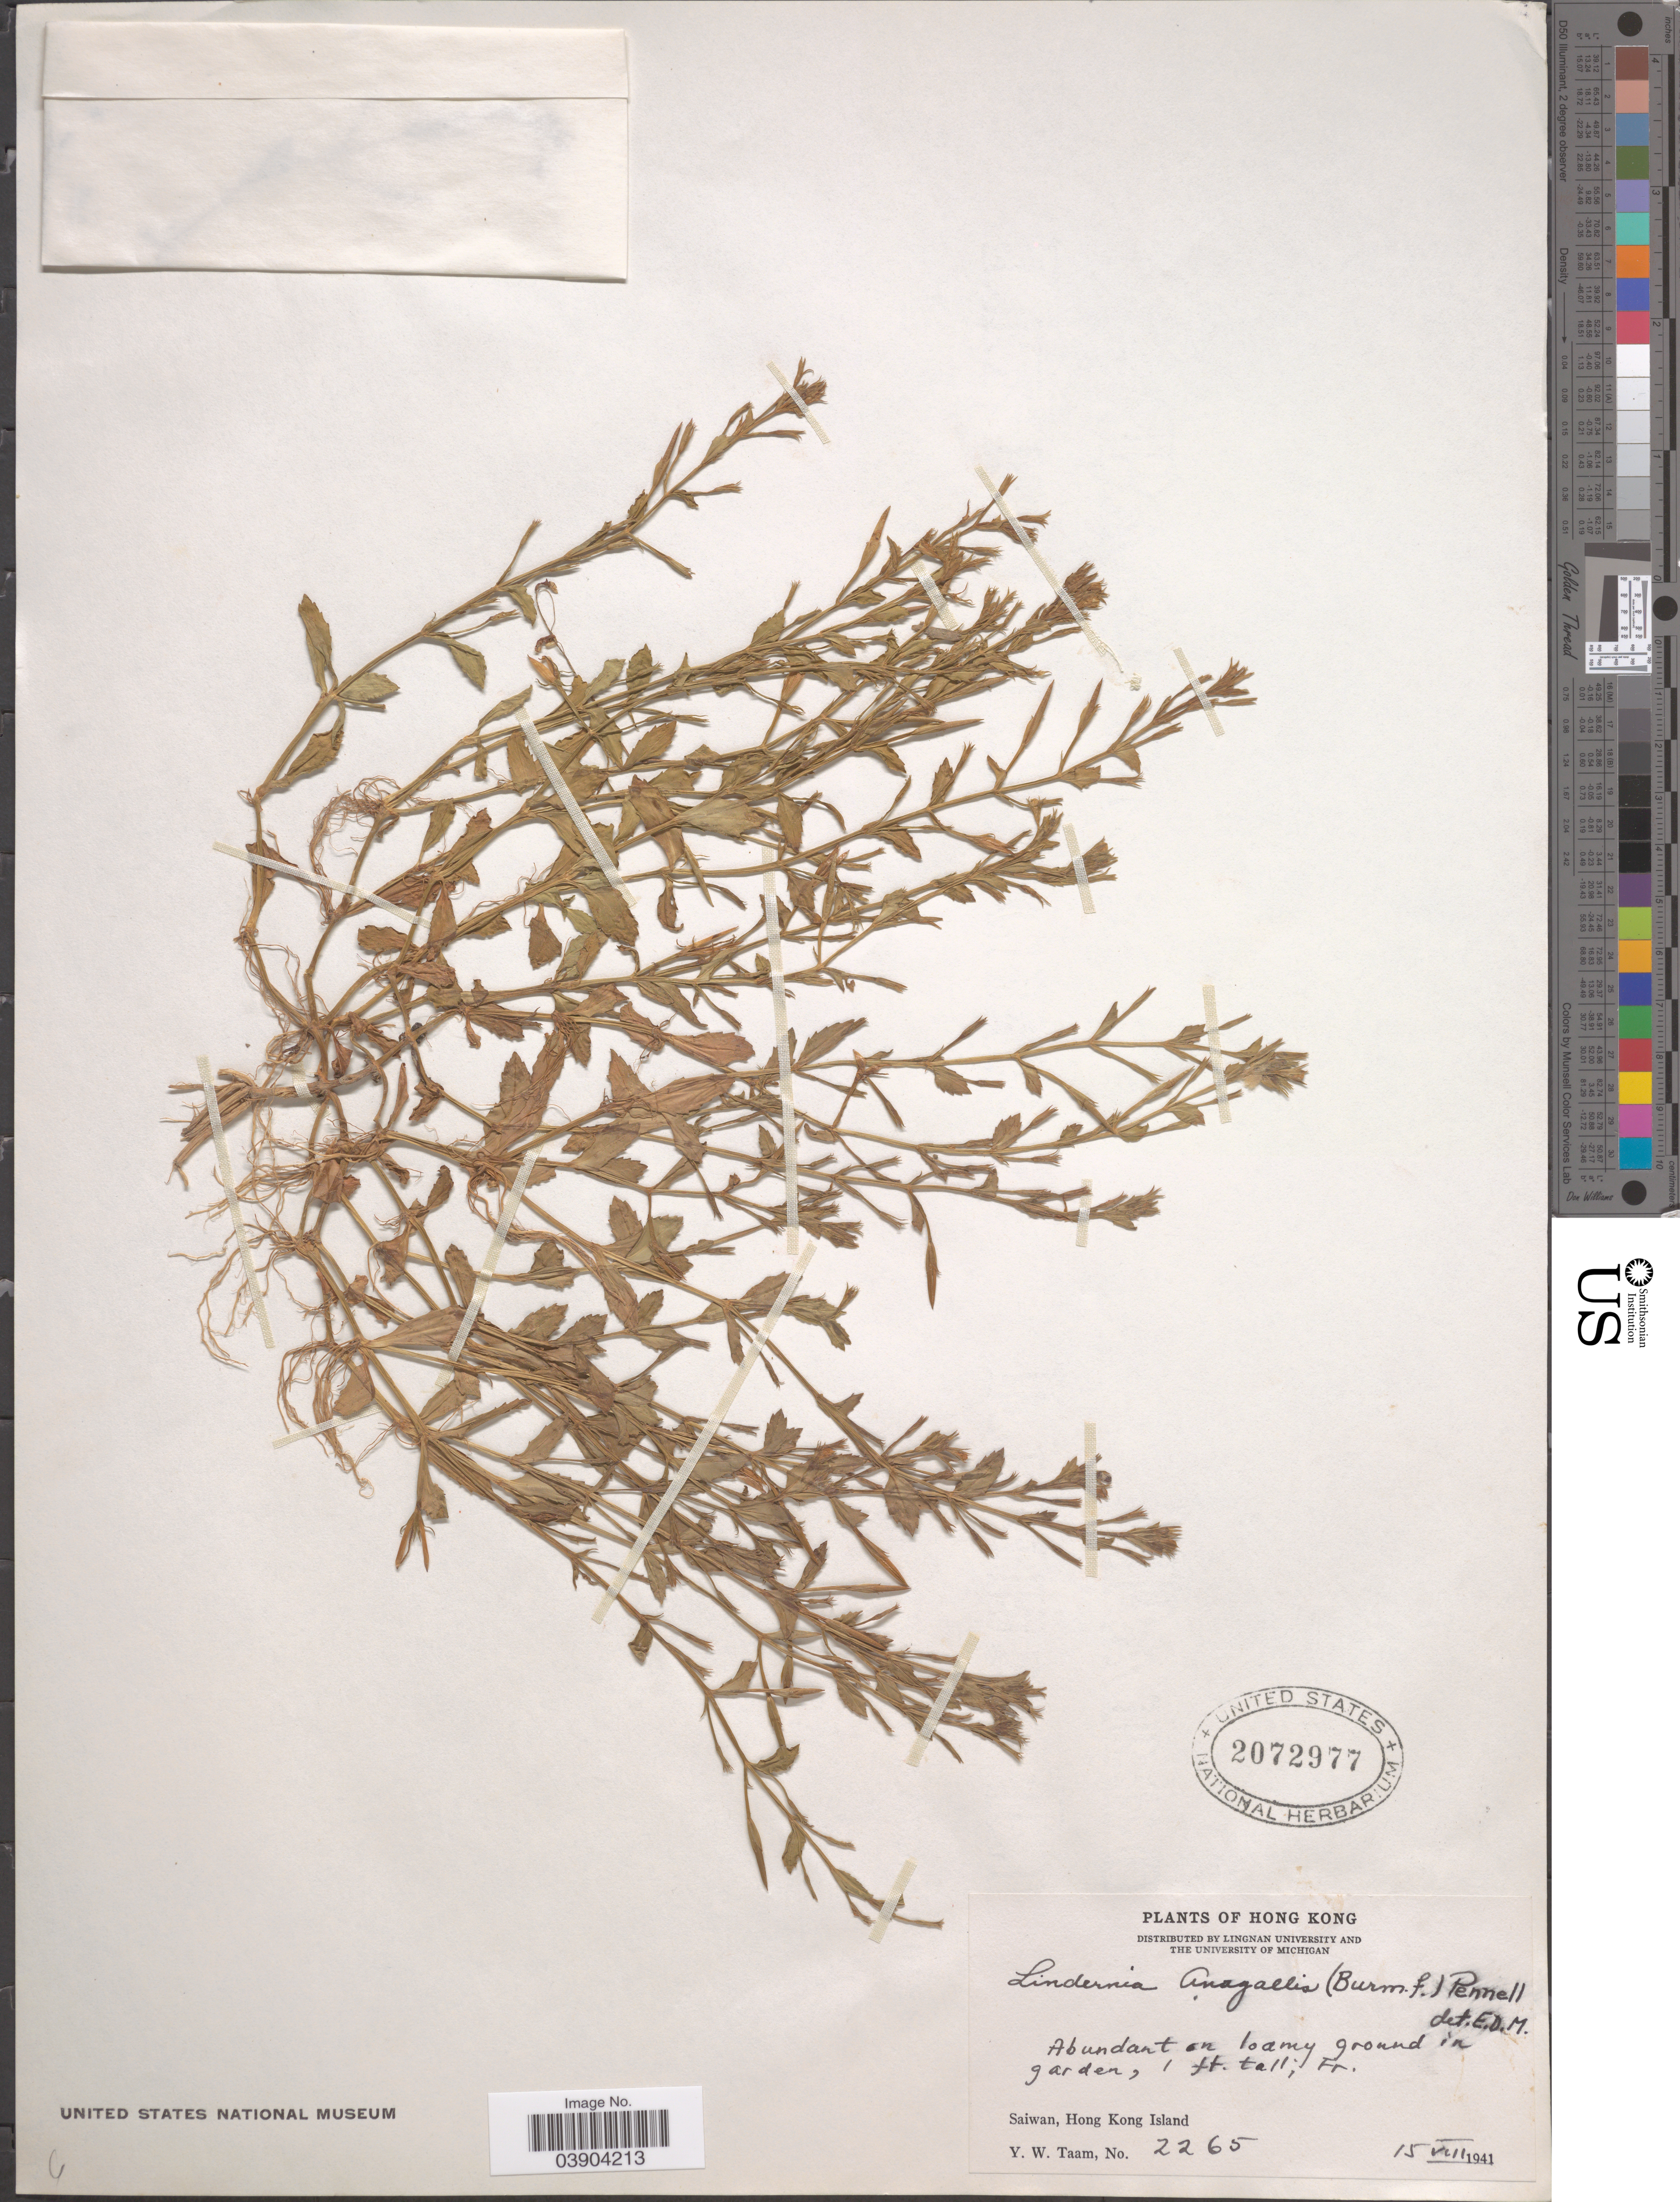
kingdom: Plantae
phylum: Tracheophyta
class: Magnoliopsida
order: Lamiales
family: Linderniaceae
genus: Lindernia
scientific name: Lindernia anagallis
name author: (Burm. f.) Pennell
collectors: Y. W. Taam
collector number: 2265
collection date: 1941-08-15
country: China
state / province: Hong Kong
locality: Saiwan, Hong Kong Island.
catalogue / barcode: US 2072977